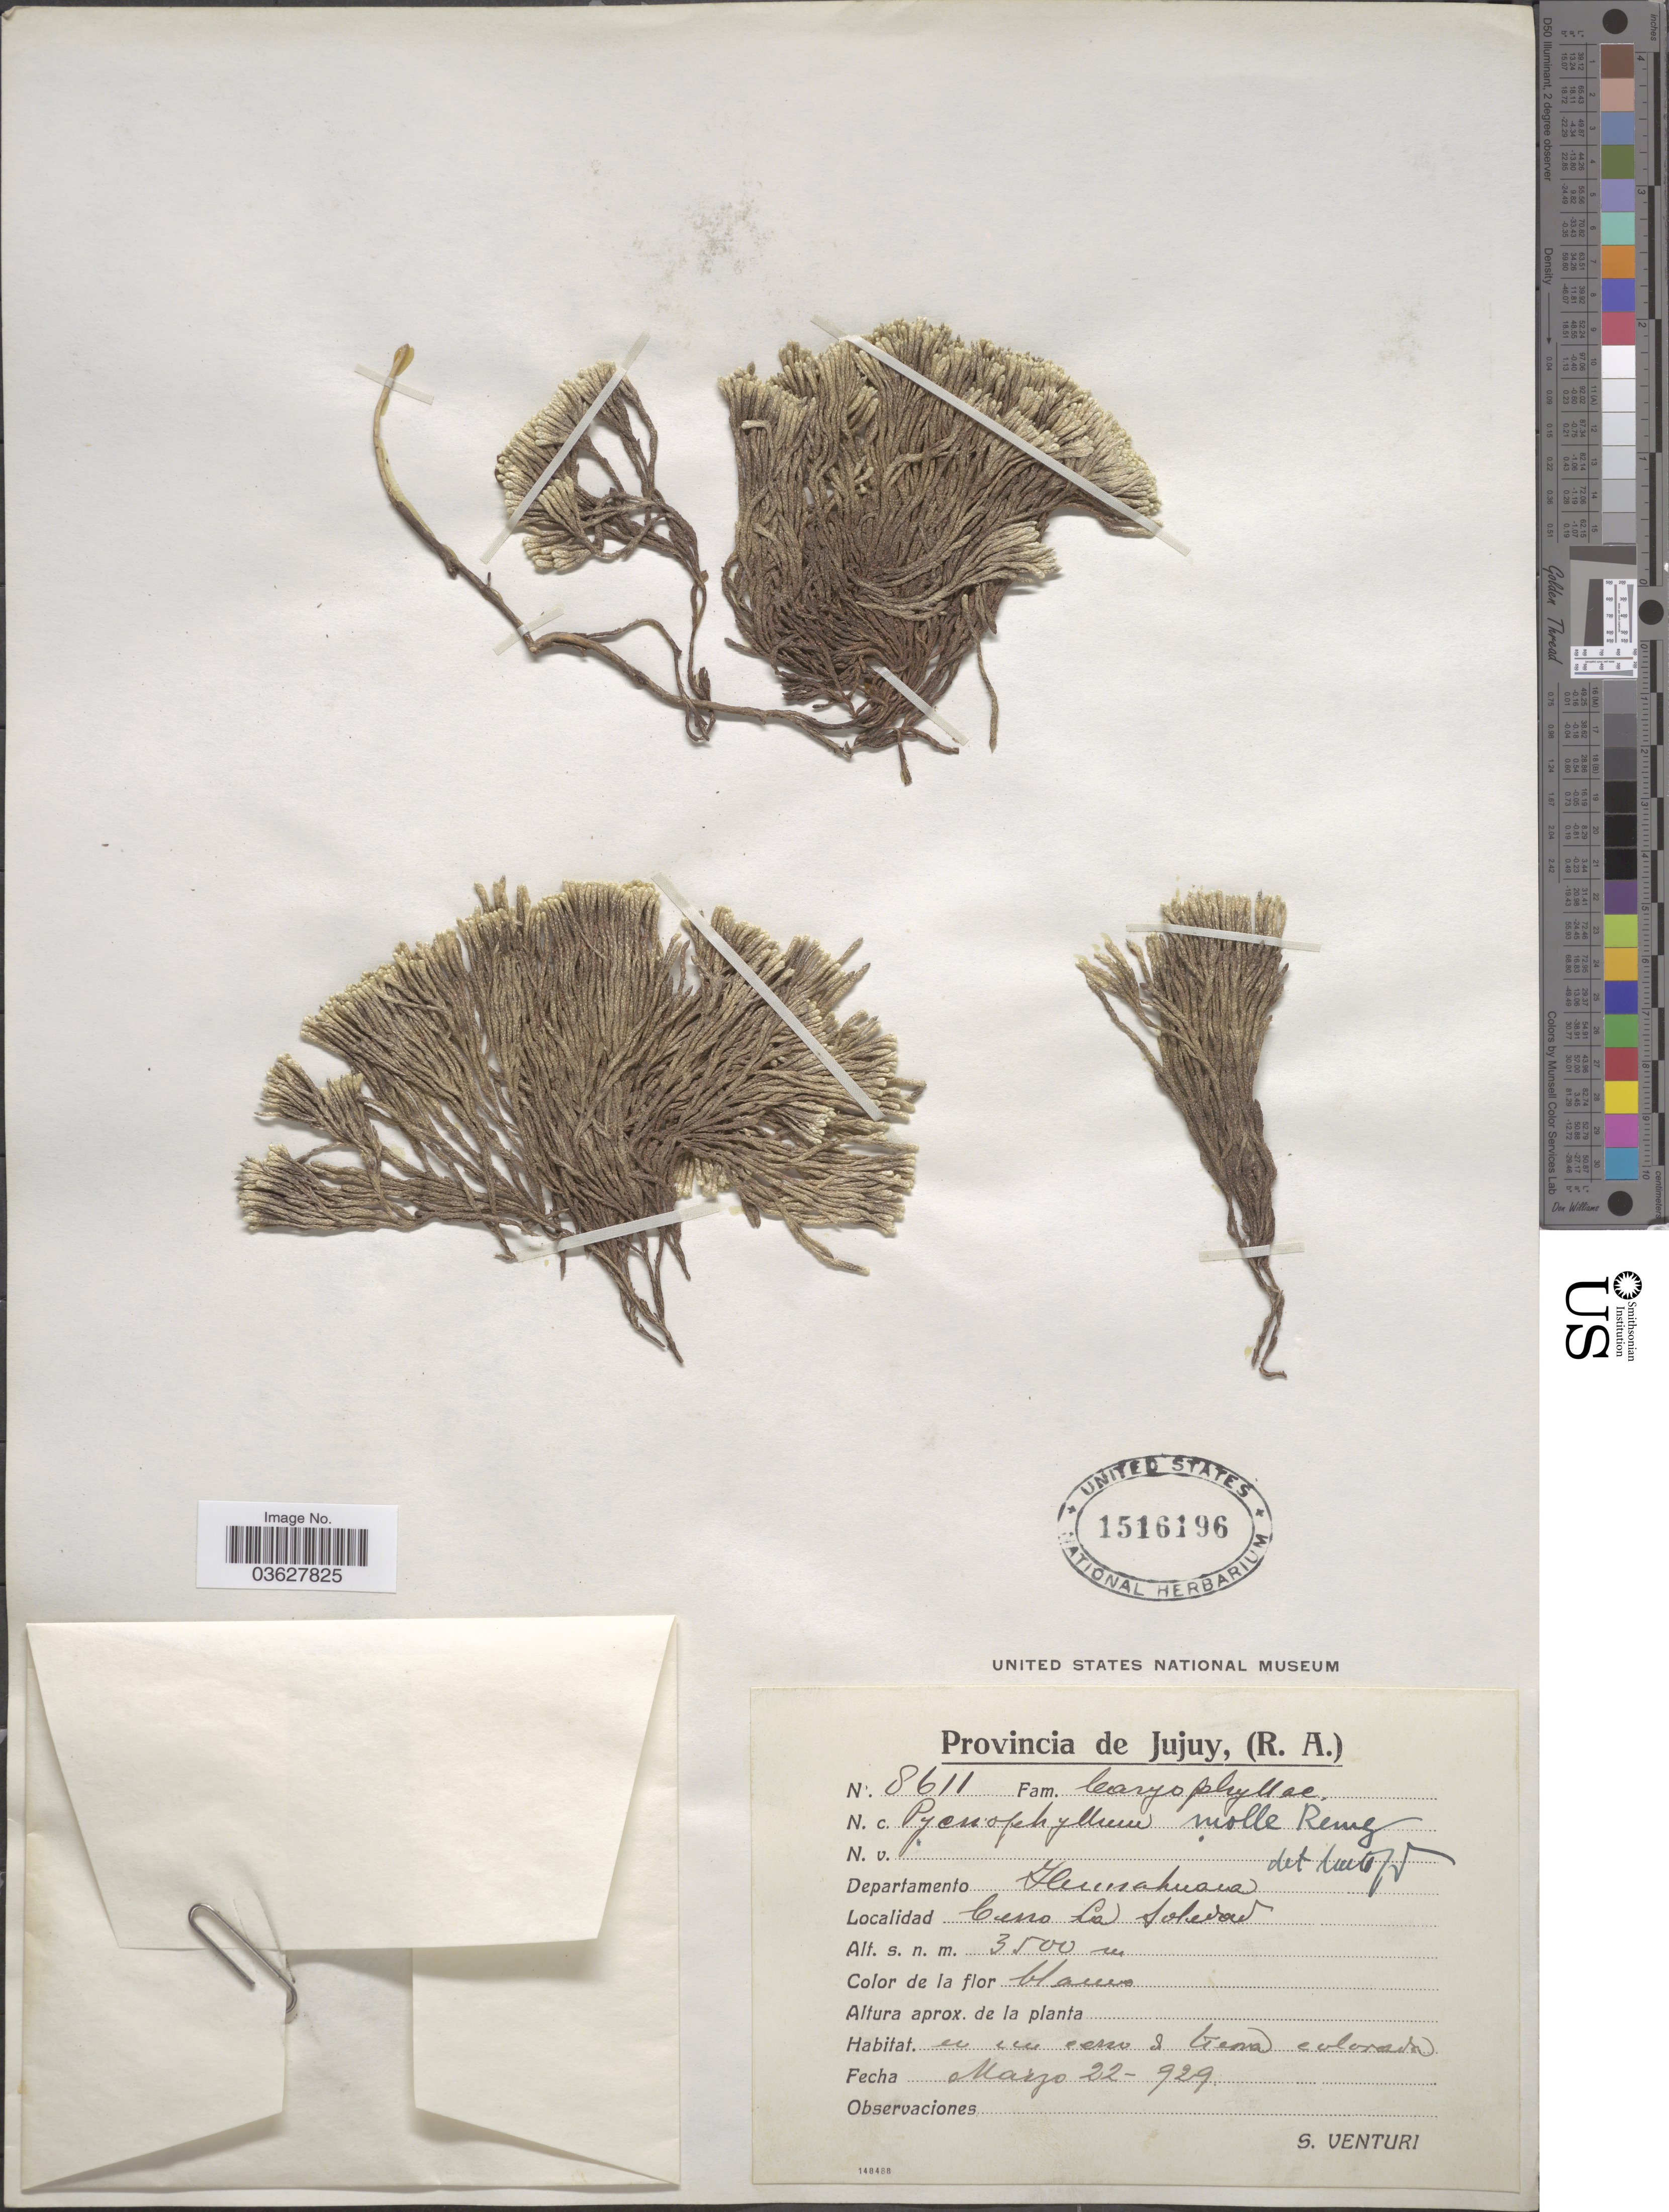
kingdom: Plantae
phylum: Tracheophyta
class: Magnoliopsida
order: Caryophyllales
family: Caryophyllaceae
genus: Pycnophyllum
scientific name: Pycnophyllum molle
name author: J. Rémy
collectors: S. Venturi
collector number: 8611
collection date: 1929-03-22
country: Argentina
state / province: Jujuy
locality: Departamento Humahuaca. Cerro La Soledad.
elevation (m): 3500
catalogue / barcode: US 1516196